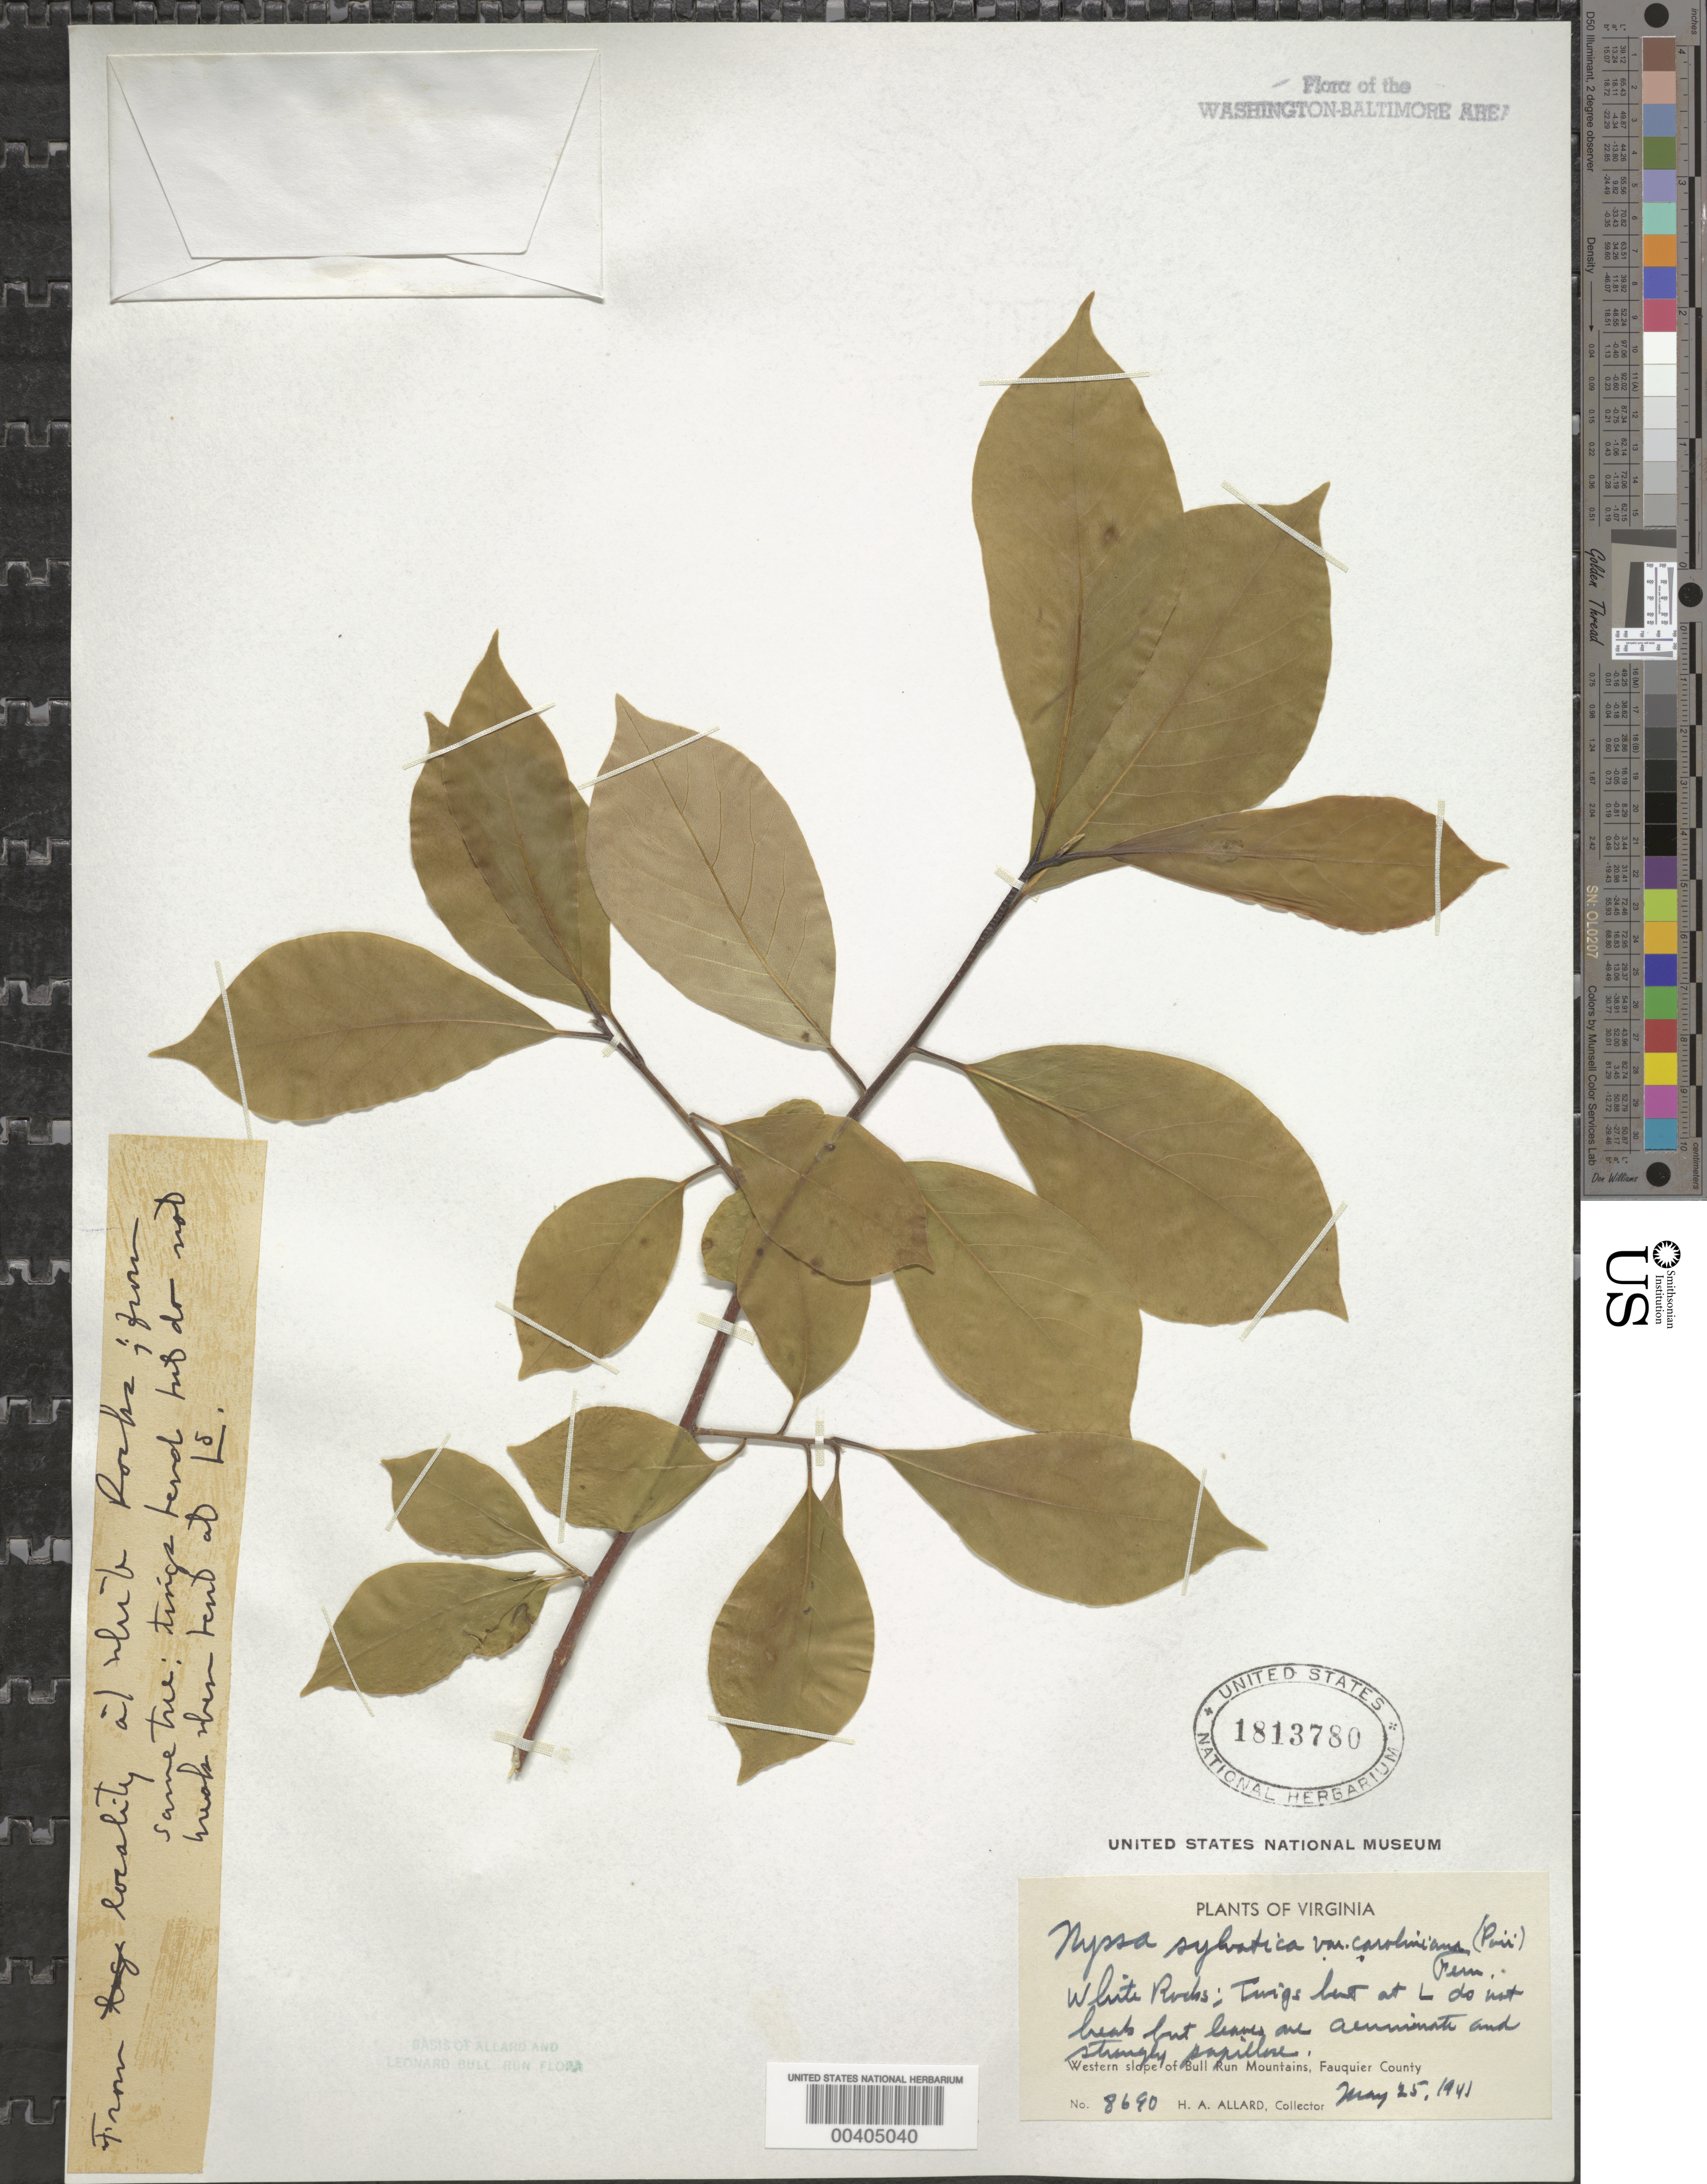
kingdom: Plantae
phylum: Tracheophyta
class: Magnoliopsida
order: Cornales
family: Nyssaceae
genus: Nyssa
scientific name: Nyssa sylvatica var. caroliniana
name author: (Poir.) Fernald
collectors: H. A. Allard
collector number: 8690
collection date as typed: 25 May 1941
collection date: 1941-05-25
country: United States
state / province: Virginia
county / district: Loudoun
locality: White Rocks, western slope of Bull Run Mountains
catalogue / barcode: US 1813780